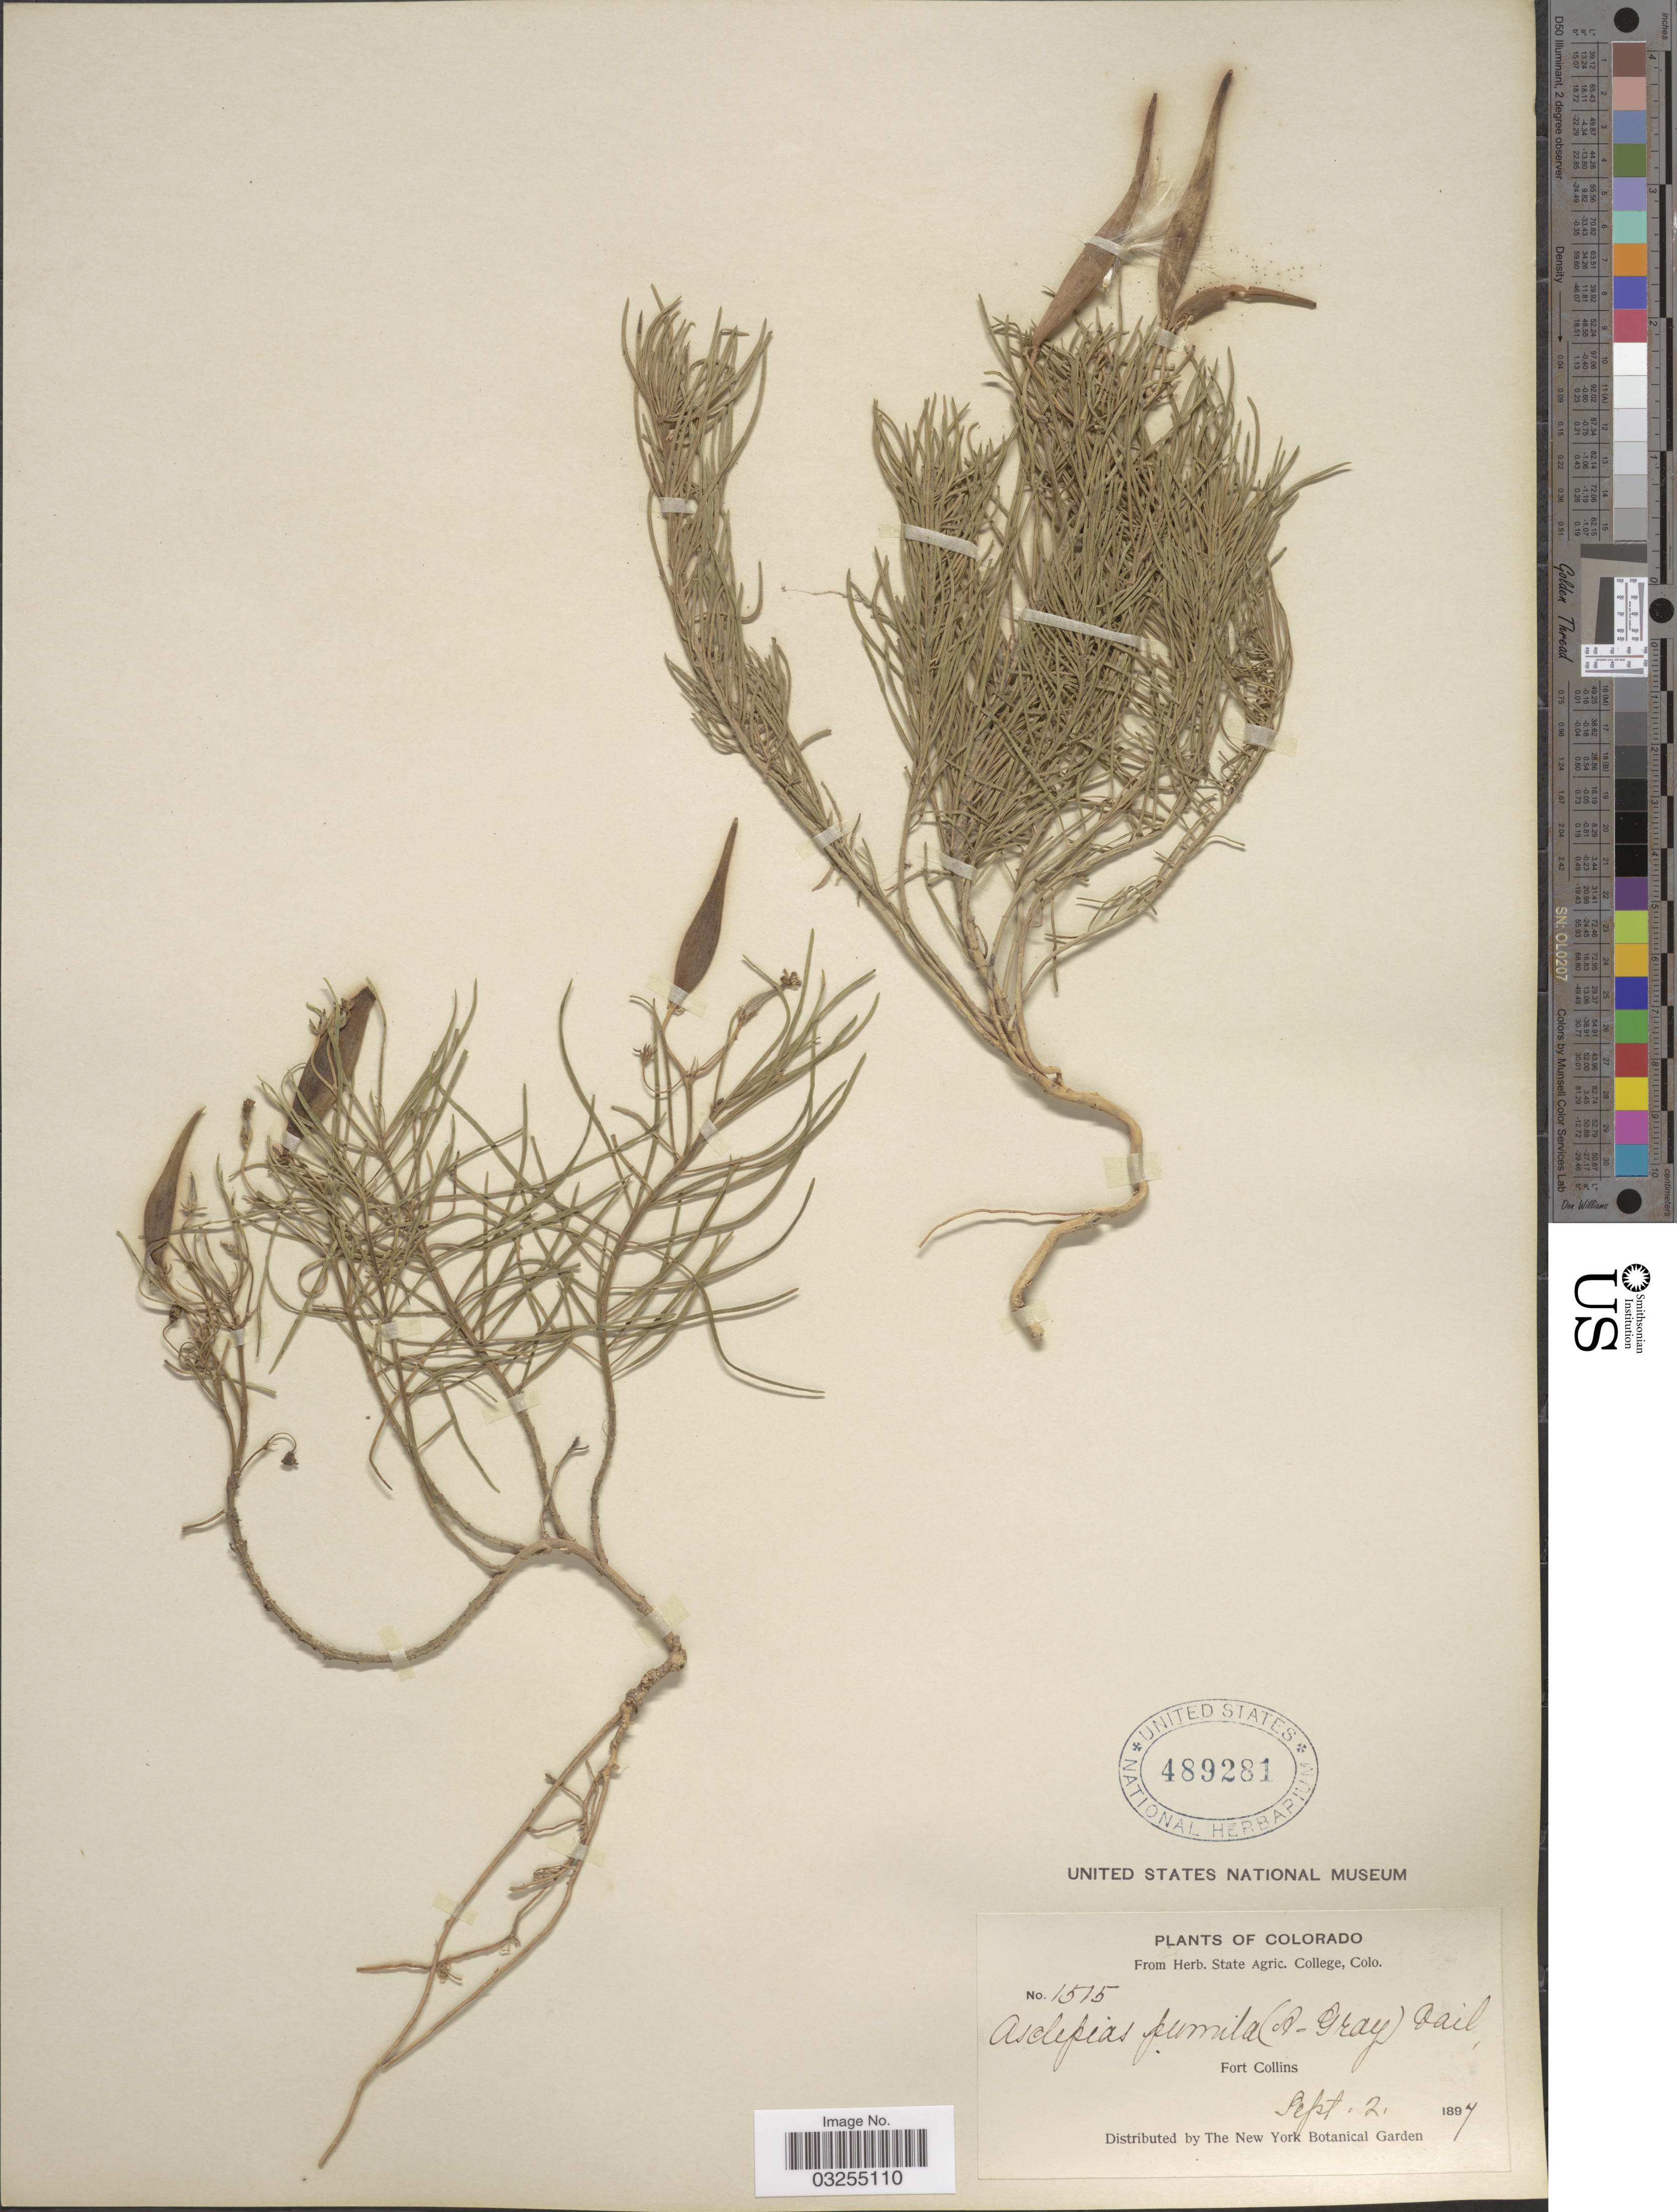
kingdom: Plantae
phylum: Tracheophyta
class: Magnoliopsida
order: Gentianales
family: Apocynaceae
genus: Asclepias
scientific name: Asclepias pumila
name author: (A. Gray) Vail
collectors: ex herb. State Agric. College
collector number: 1515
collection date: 1897-09-02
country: United States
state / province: Colorado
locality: Fort Collins.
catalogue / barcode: US 489281